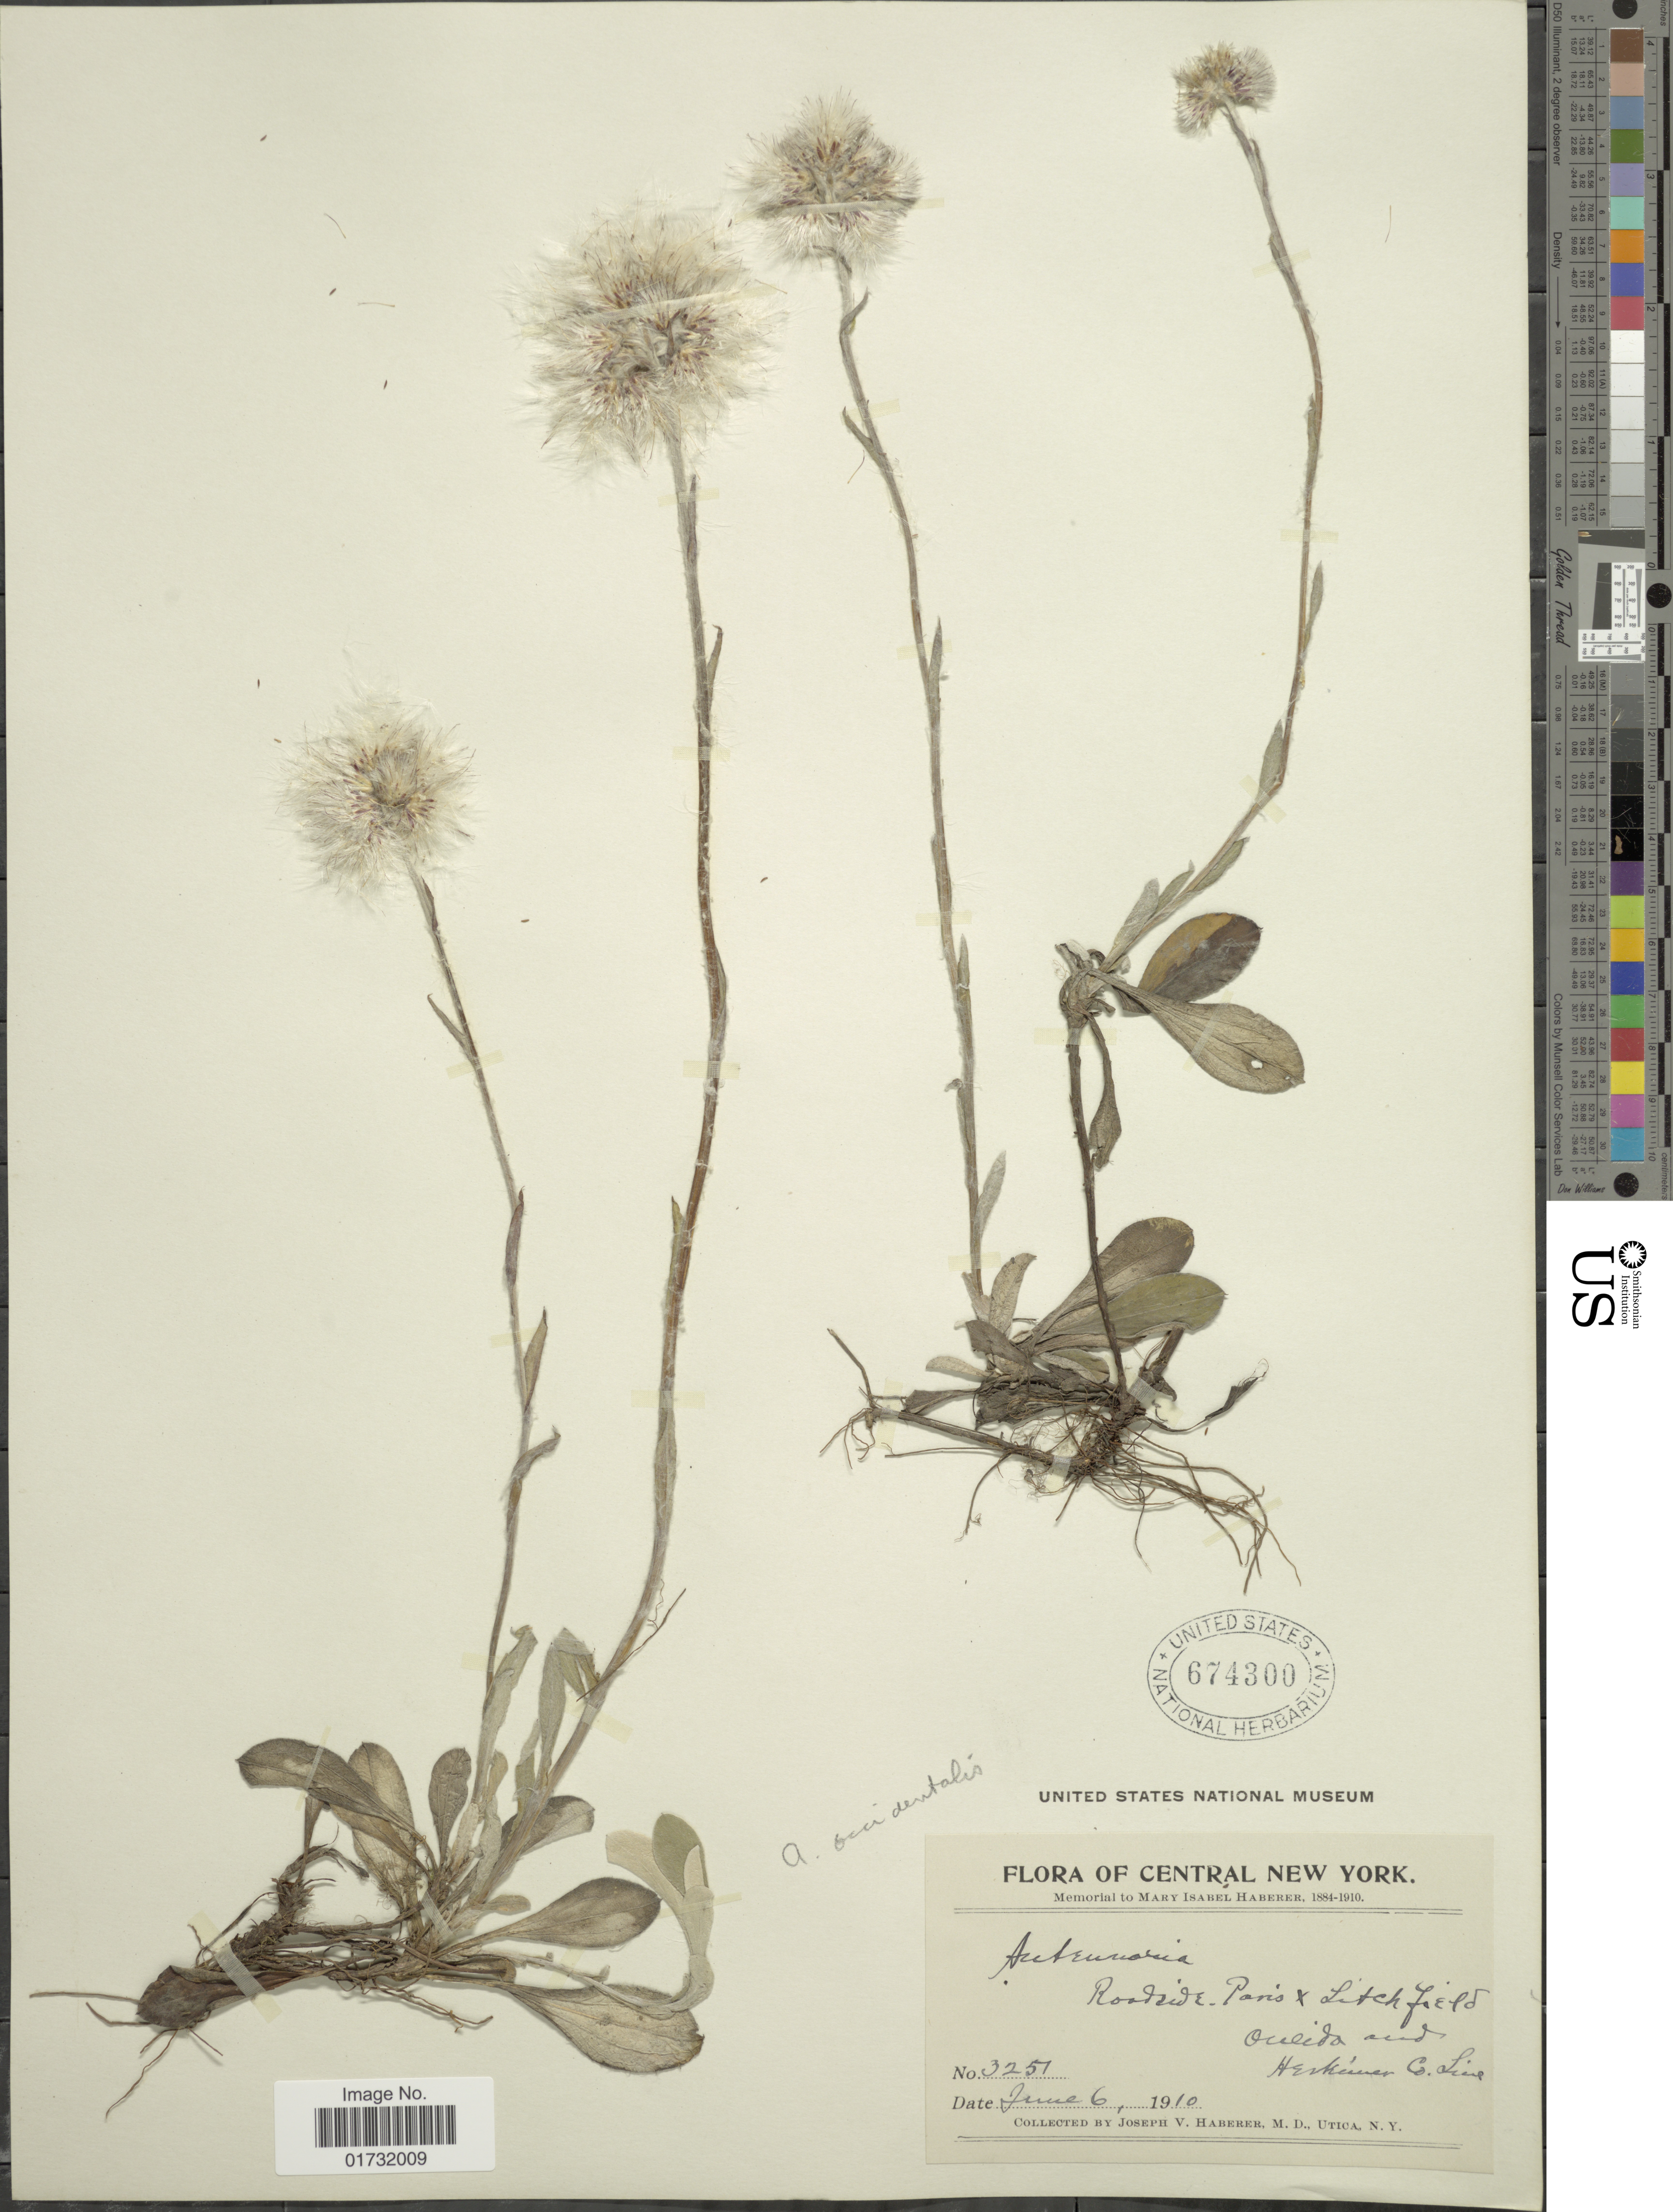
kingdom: Plantae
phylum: Tracheophyta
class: Magnoliopsida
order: Asterales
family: Asteraceae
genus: Antennaria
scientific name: Antennaria occidentalis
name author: Greene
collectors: J. V. Haberer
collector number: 3251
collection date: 1910-06-06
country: United States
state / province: New York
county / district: Oneida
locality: Central New York. Oneida and Herkimer Co. Line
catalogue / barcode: US 674300